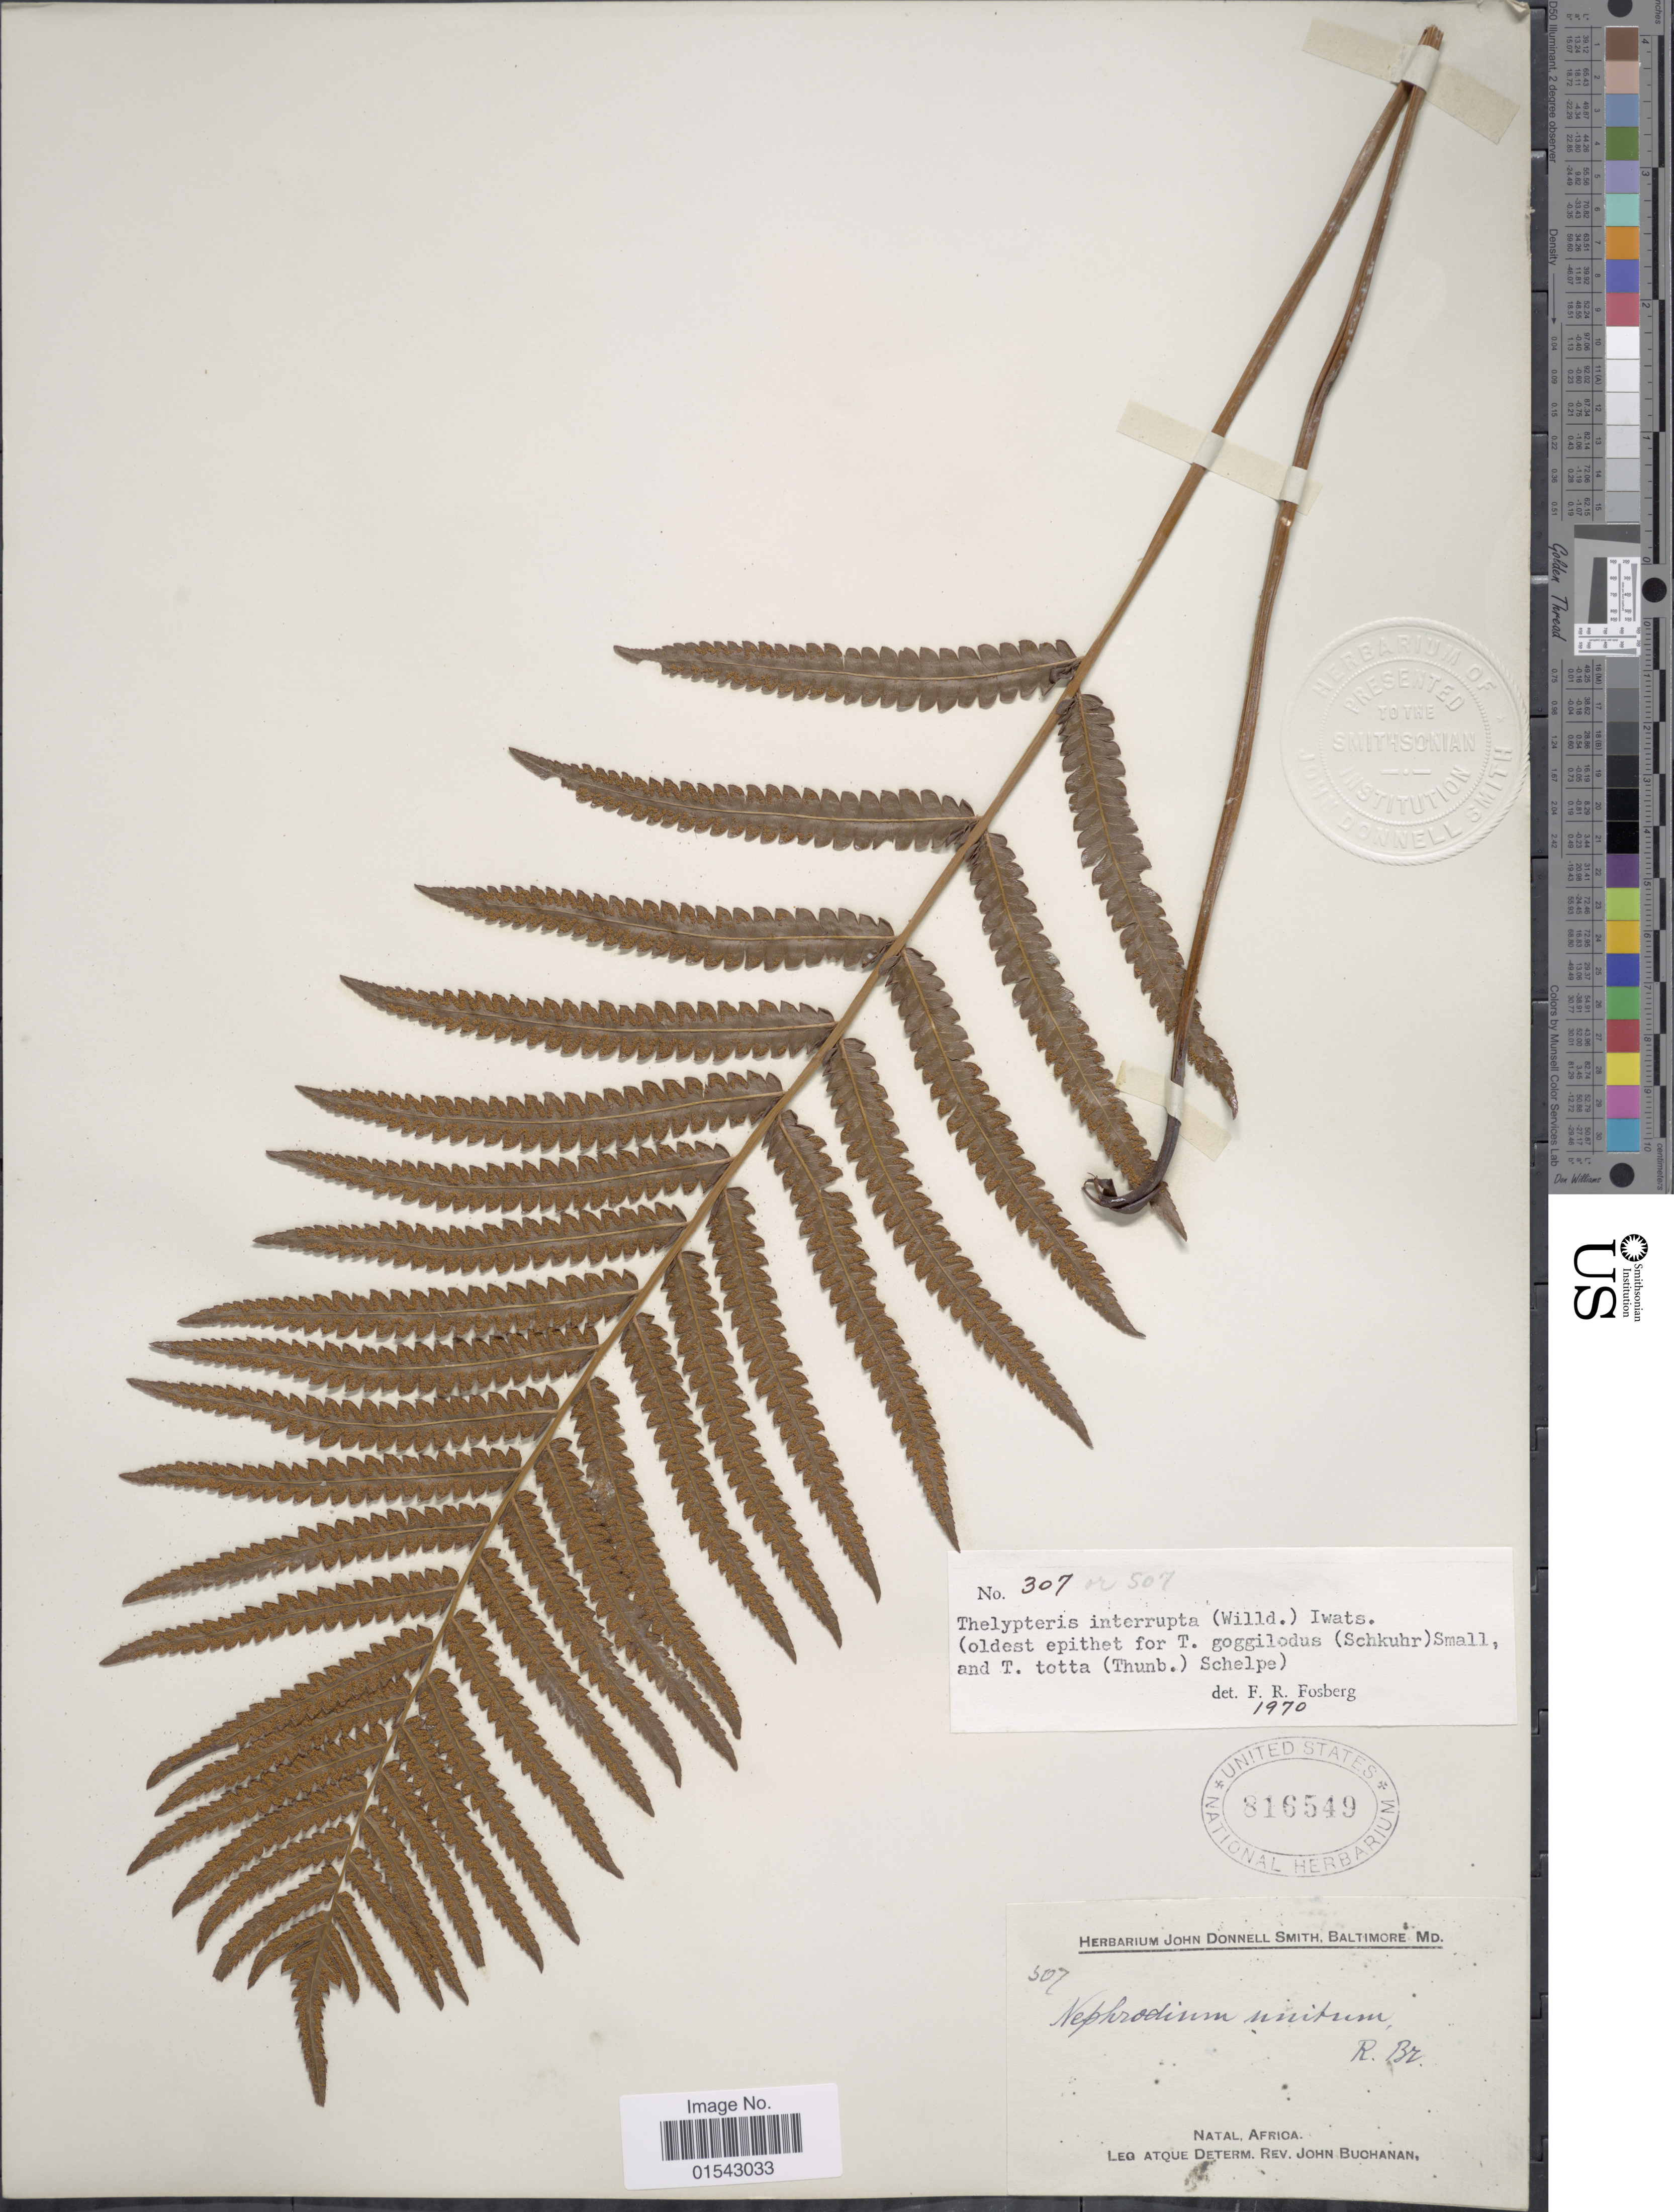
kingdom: Plantae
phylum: Tracheophyta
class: Polypodiopsida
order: Polypodiales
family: Thelypteridaceae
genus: Cyclosorus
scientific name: Cyclosorus interruptus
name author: (Willd.) H. Itô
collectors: J. Buchanan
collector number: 307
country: South Africa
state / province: KwaZulu-Natal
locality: Natal, Africa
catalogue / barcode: US 816549